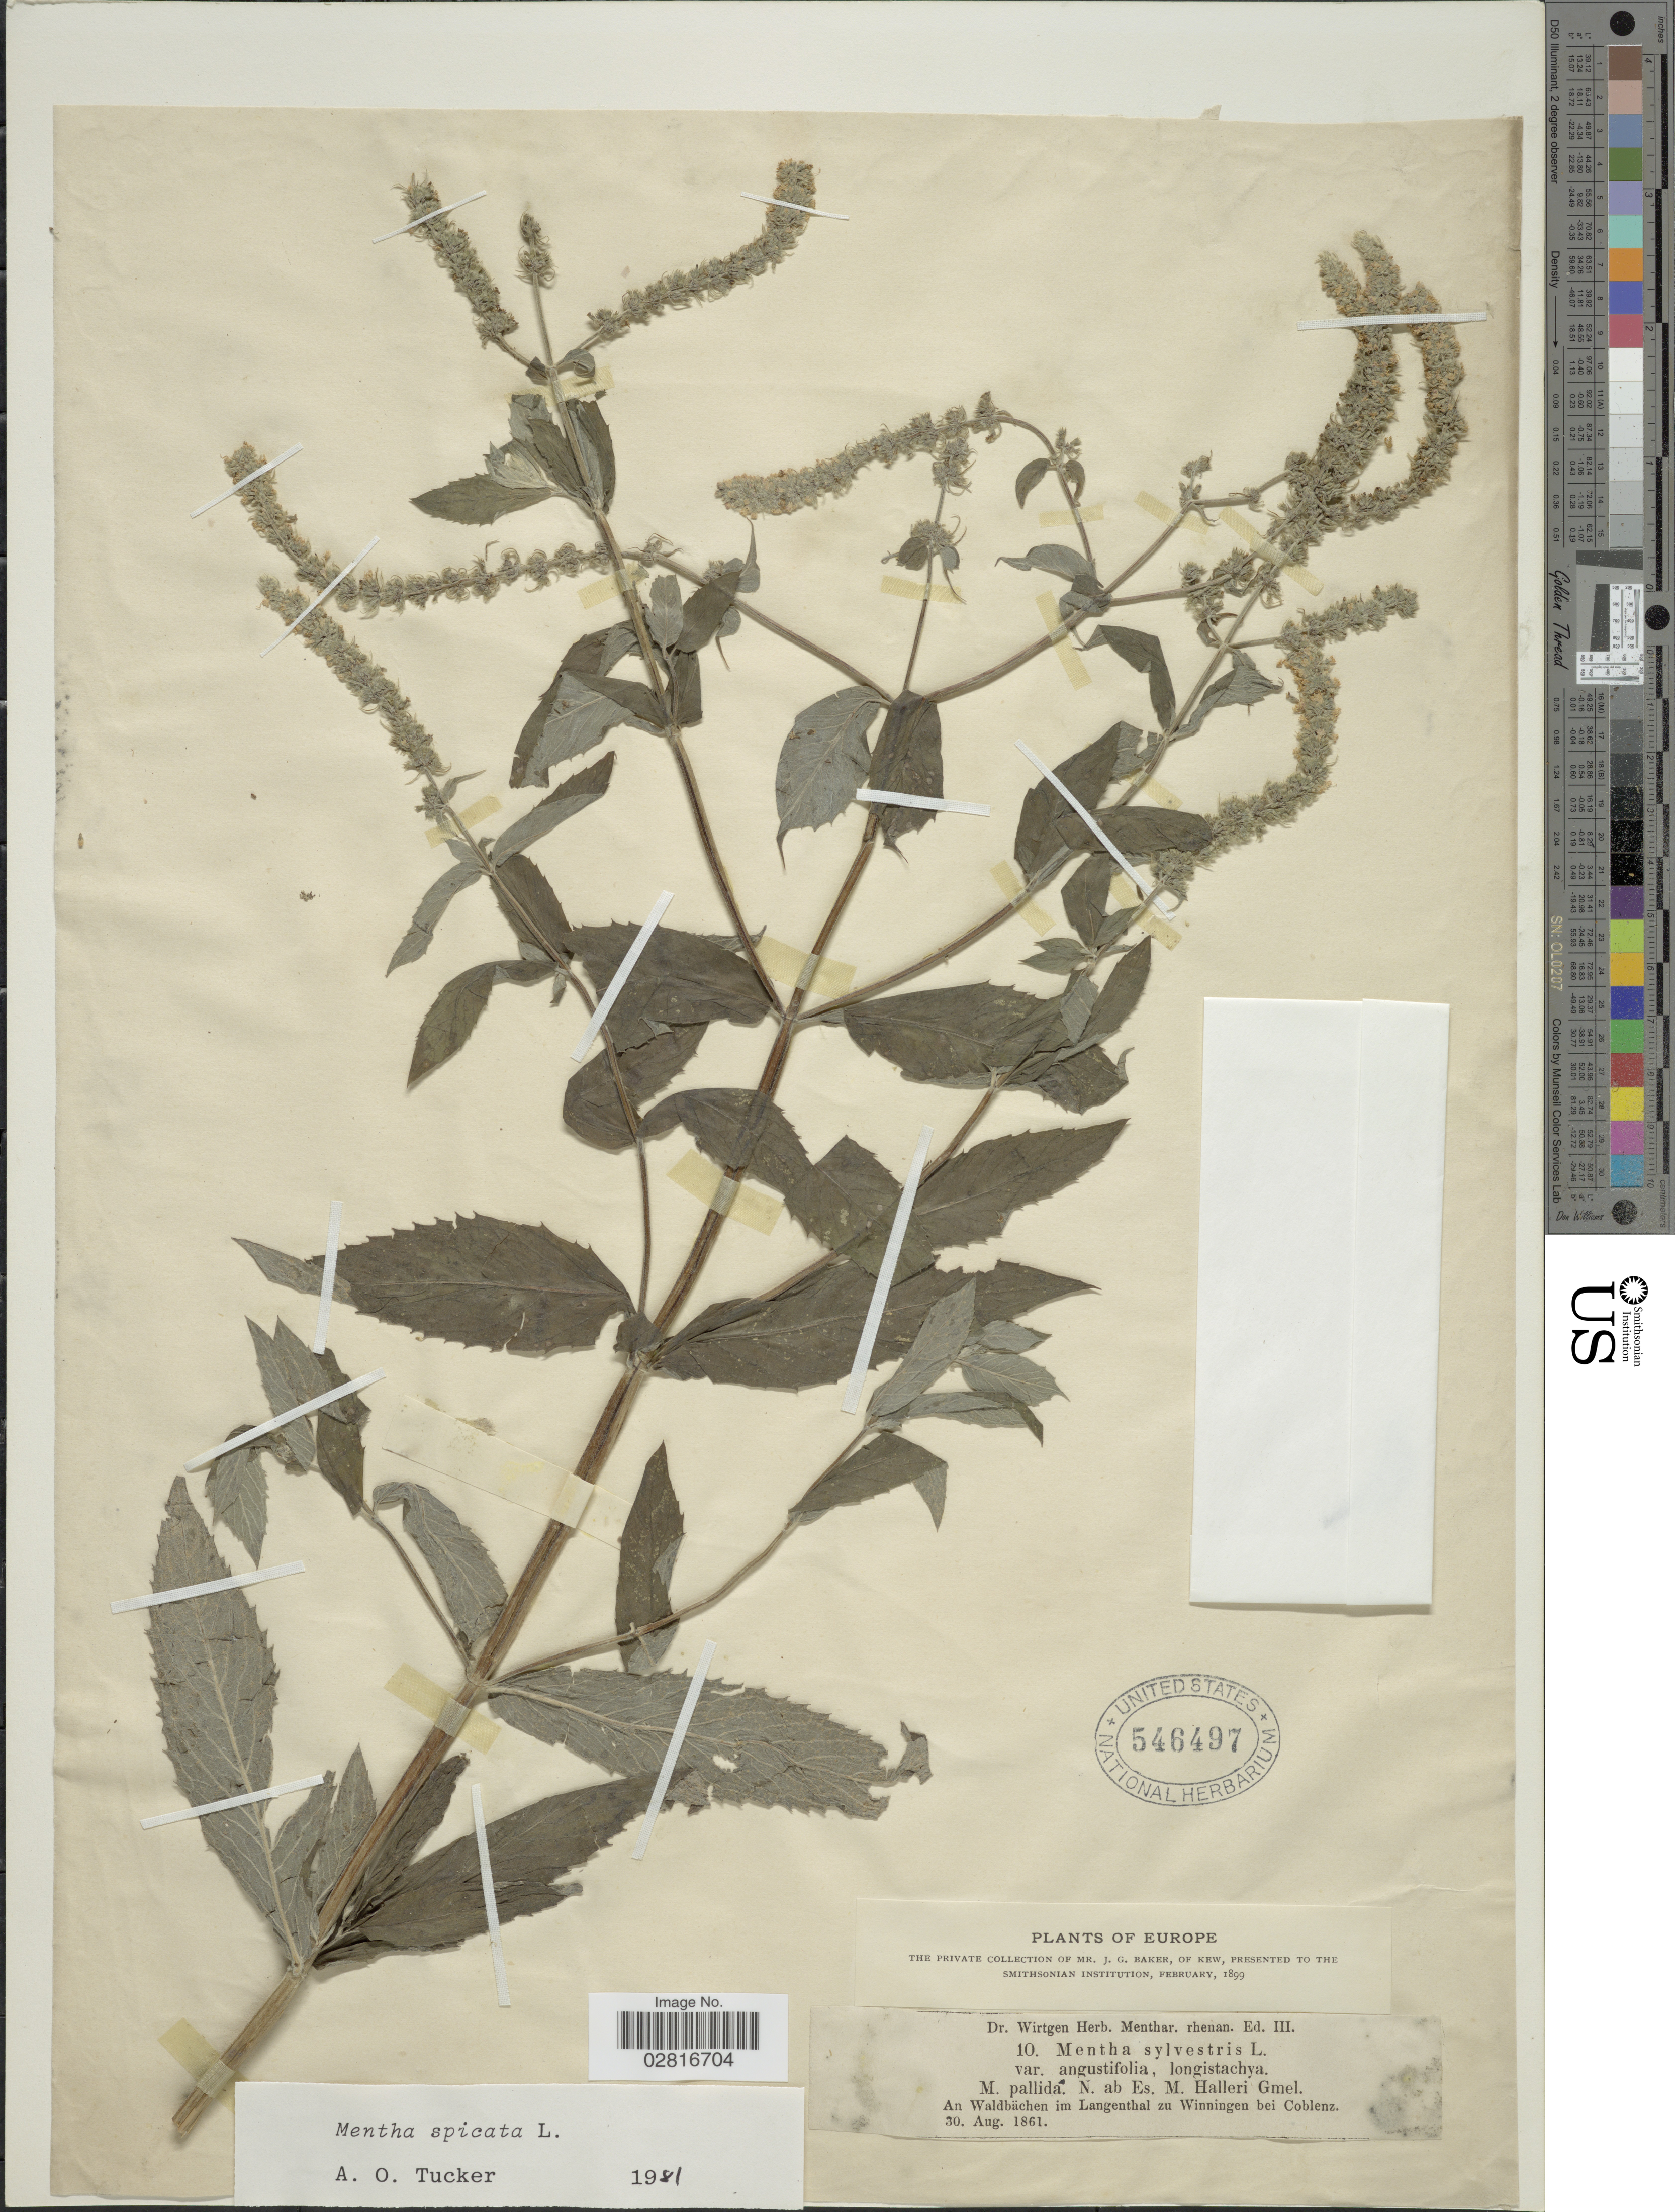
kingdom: Plantae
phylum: Tracheophyta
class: Magnoliopsida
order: Lamiales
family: Lamiaceae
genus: Mentha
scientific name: Mentha spicata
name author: L.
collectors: J. G. Baker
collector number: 10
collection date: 1861-08-30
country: Germany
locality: Europe. An Waldbächen im Langenthal zu Winningen bei Coblenz.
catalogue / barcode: US 546497